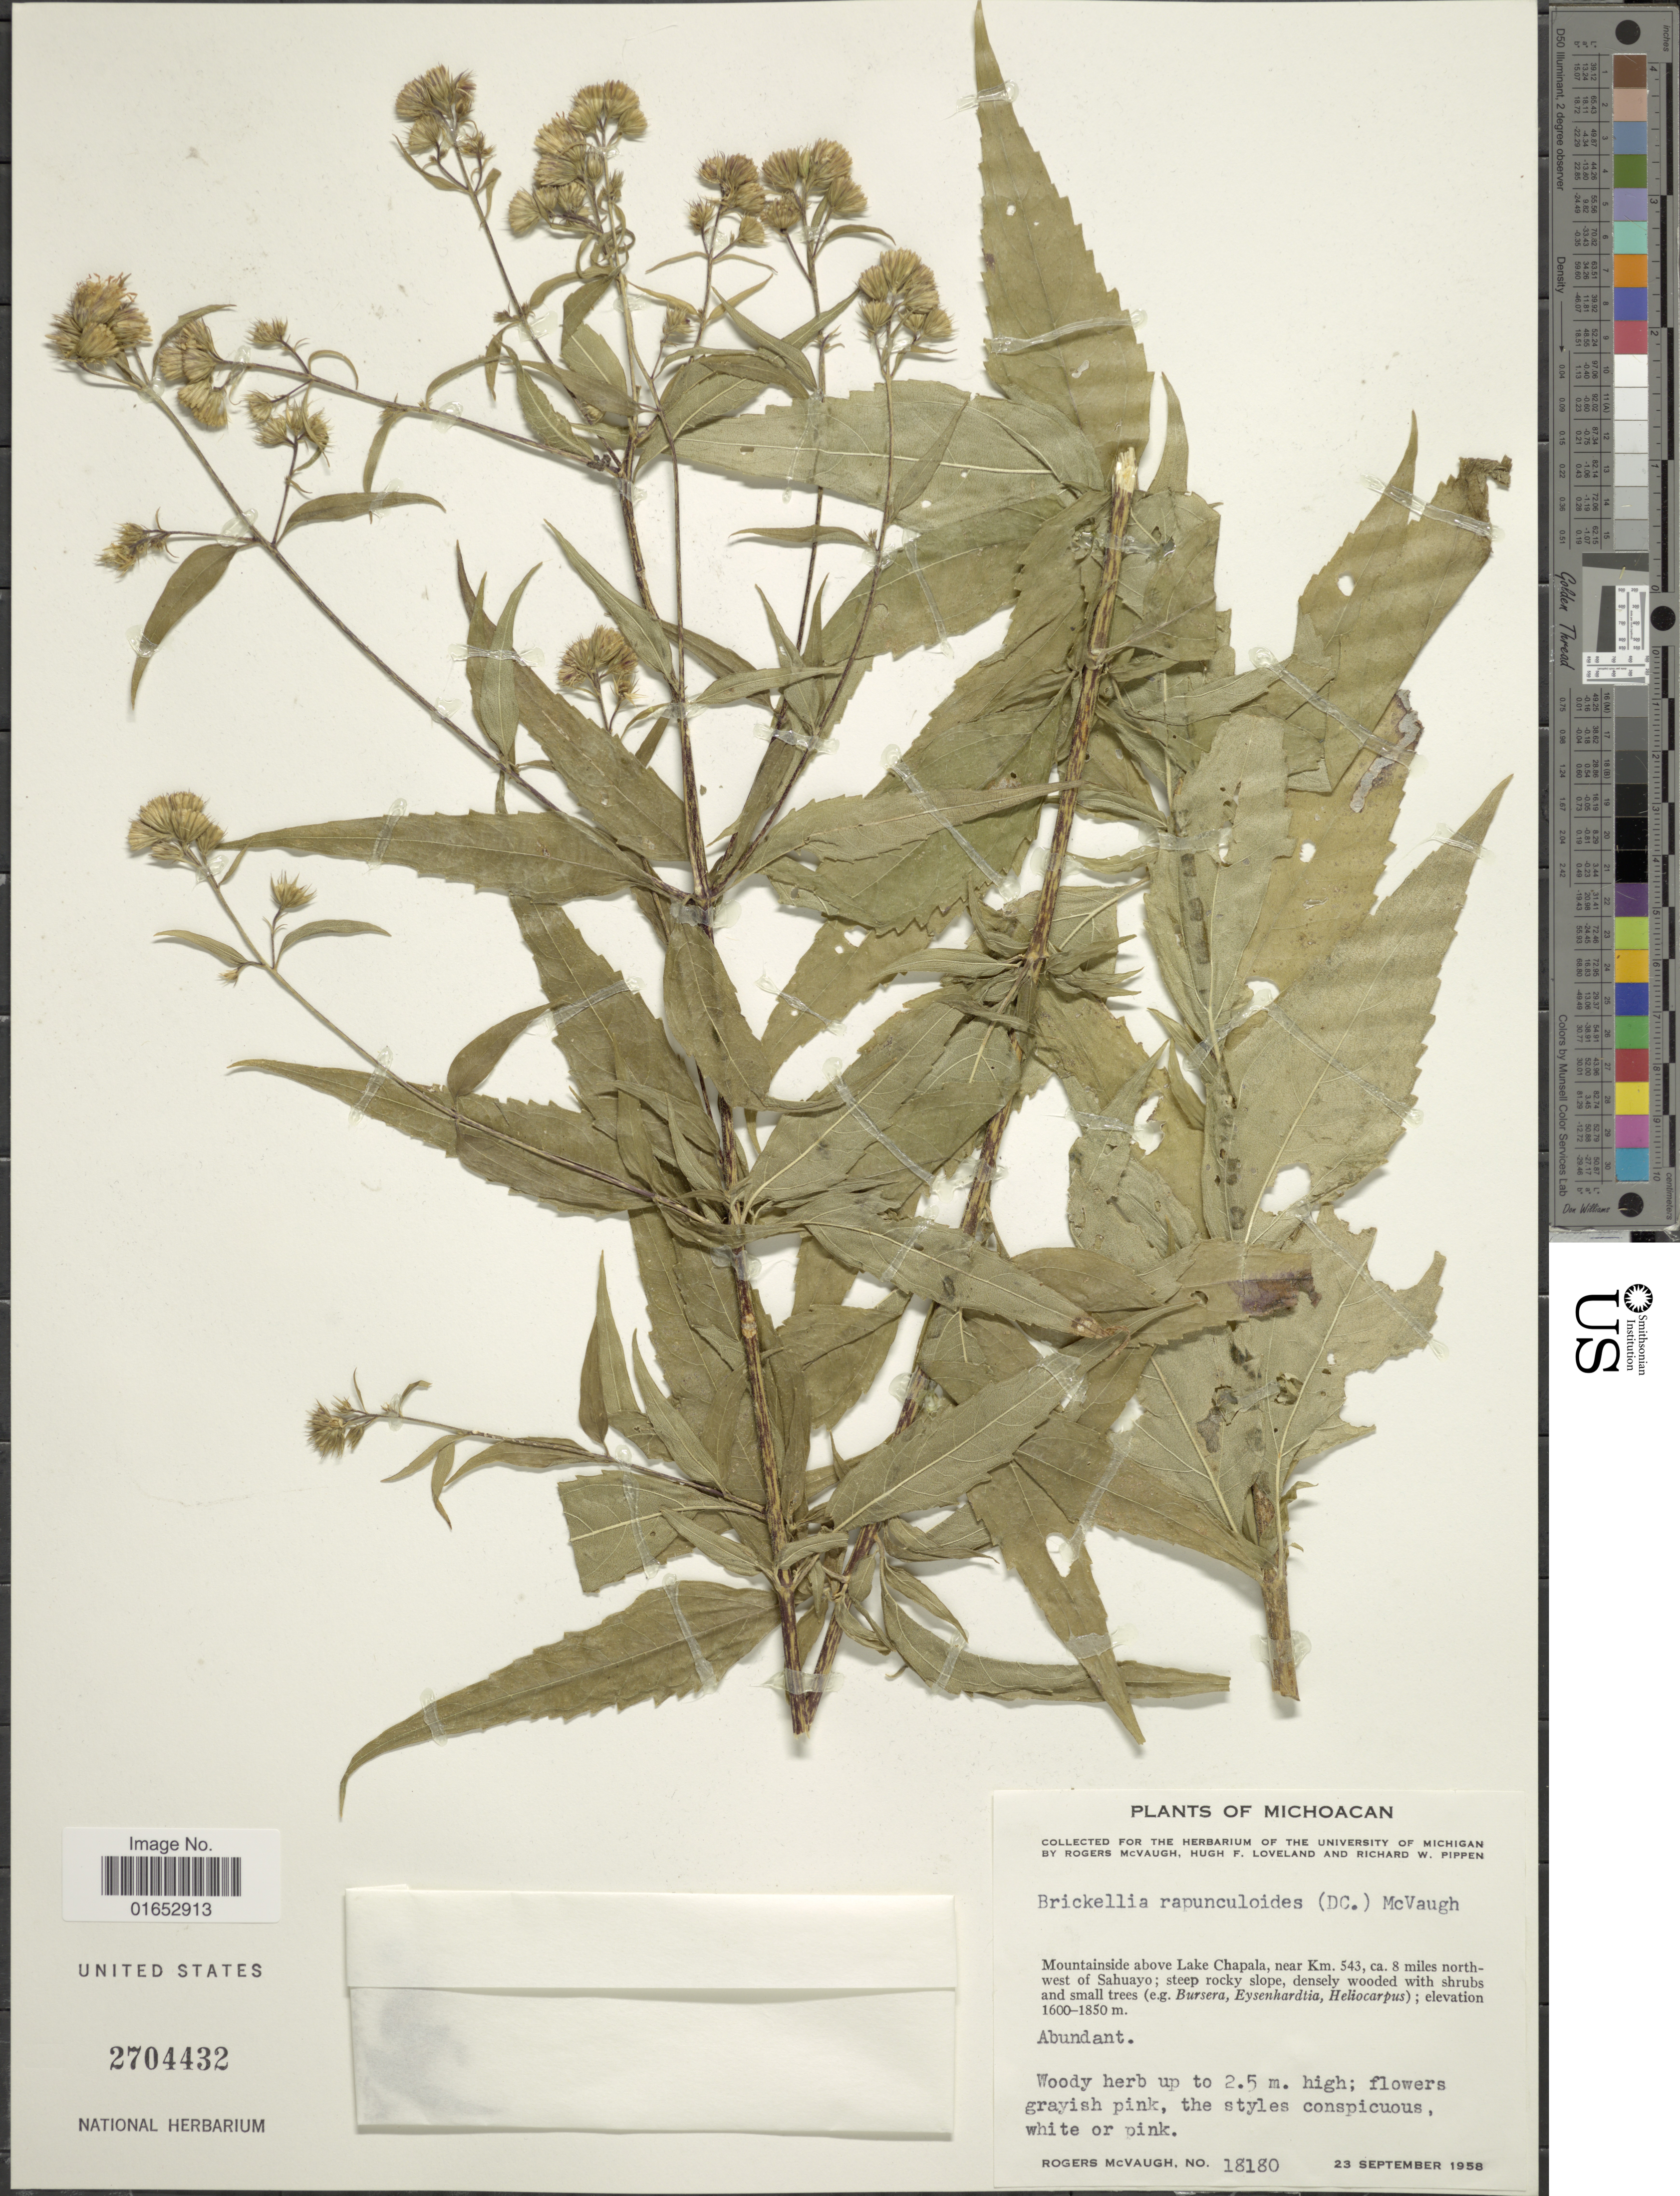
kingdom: Plantae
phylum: Tracheophyta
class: Magnoliopsida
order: Asterales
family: Asteraceae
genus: Steviopsis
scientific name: Steviopsis dasycarpum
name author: A. Gray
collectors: R. McVaugh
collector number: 18180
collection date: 1958-09-23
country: Mexico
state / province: Michoacán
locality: Mountainside above Lake Chapala, near Km. 543, ca. 8 miles north-west of Sahuayo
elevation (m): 1600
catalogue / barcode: US 2704432